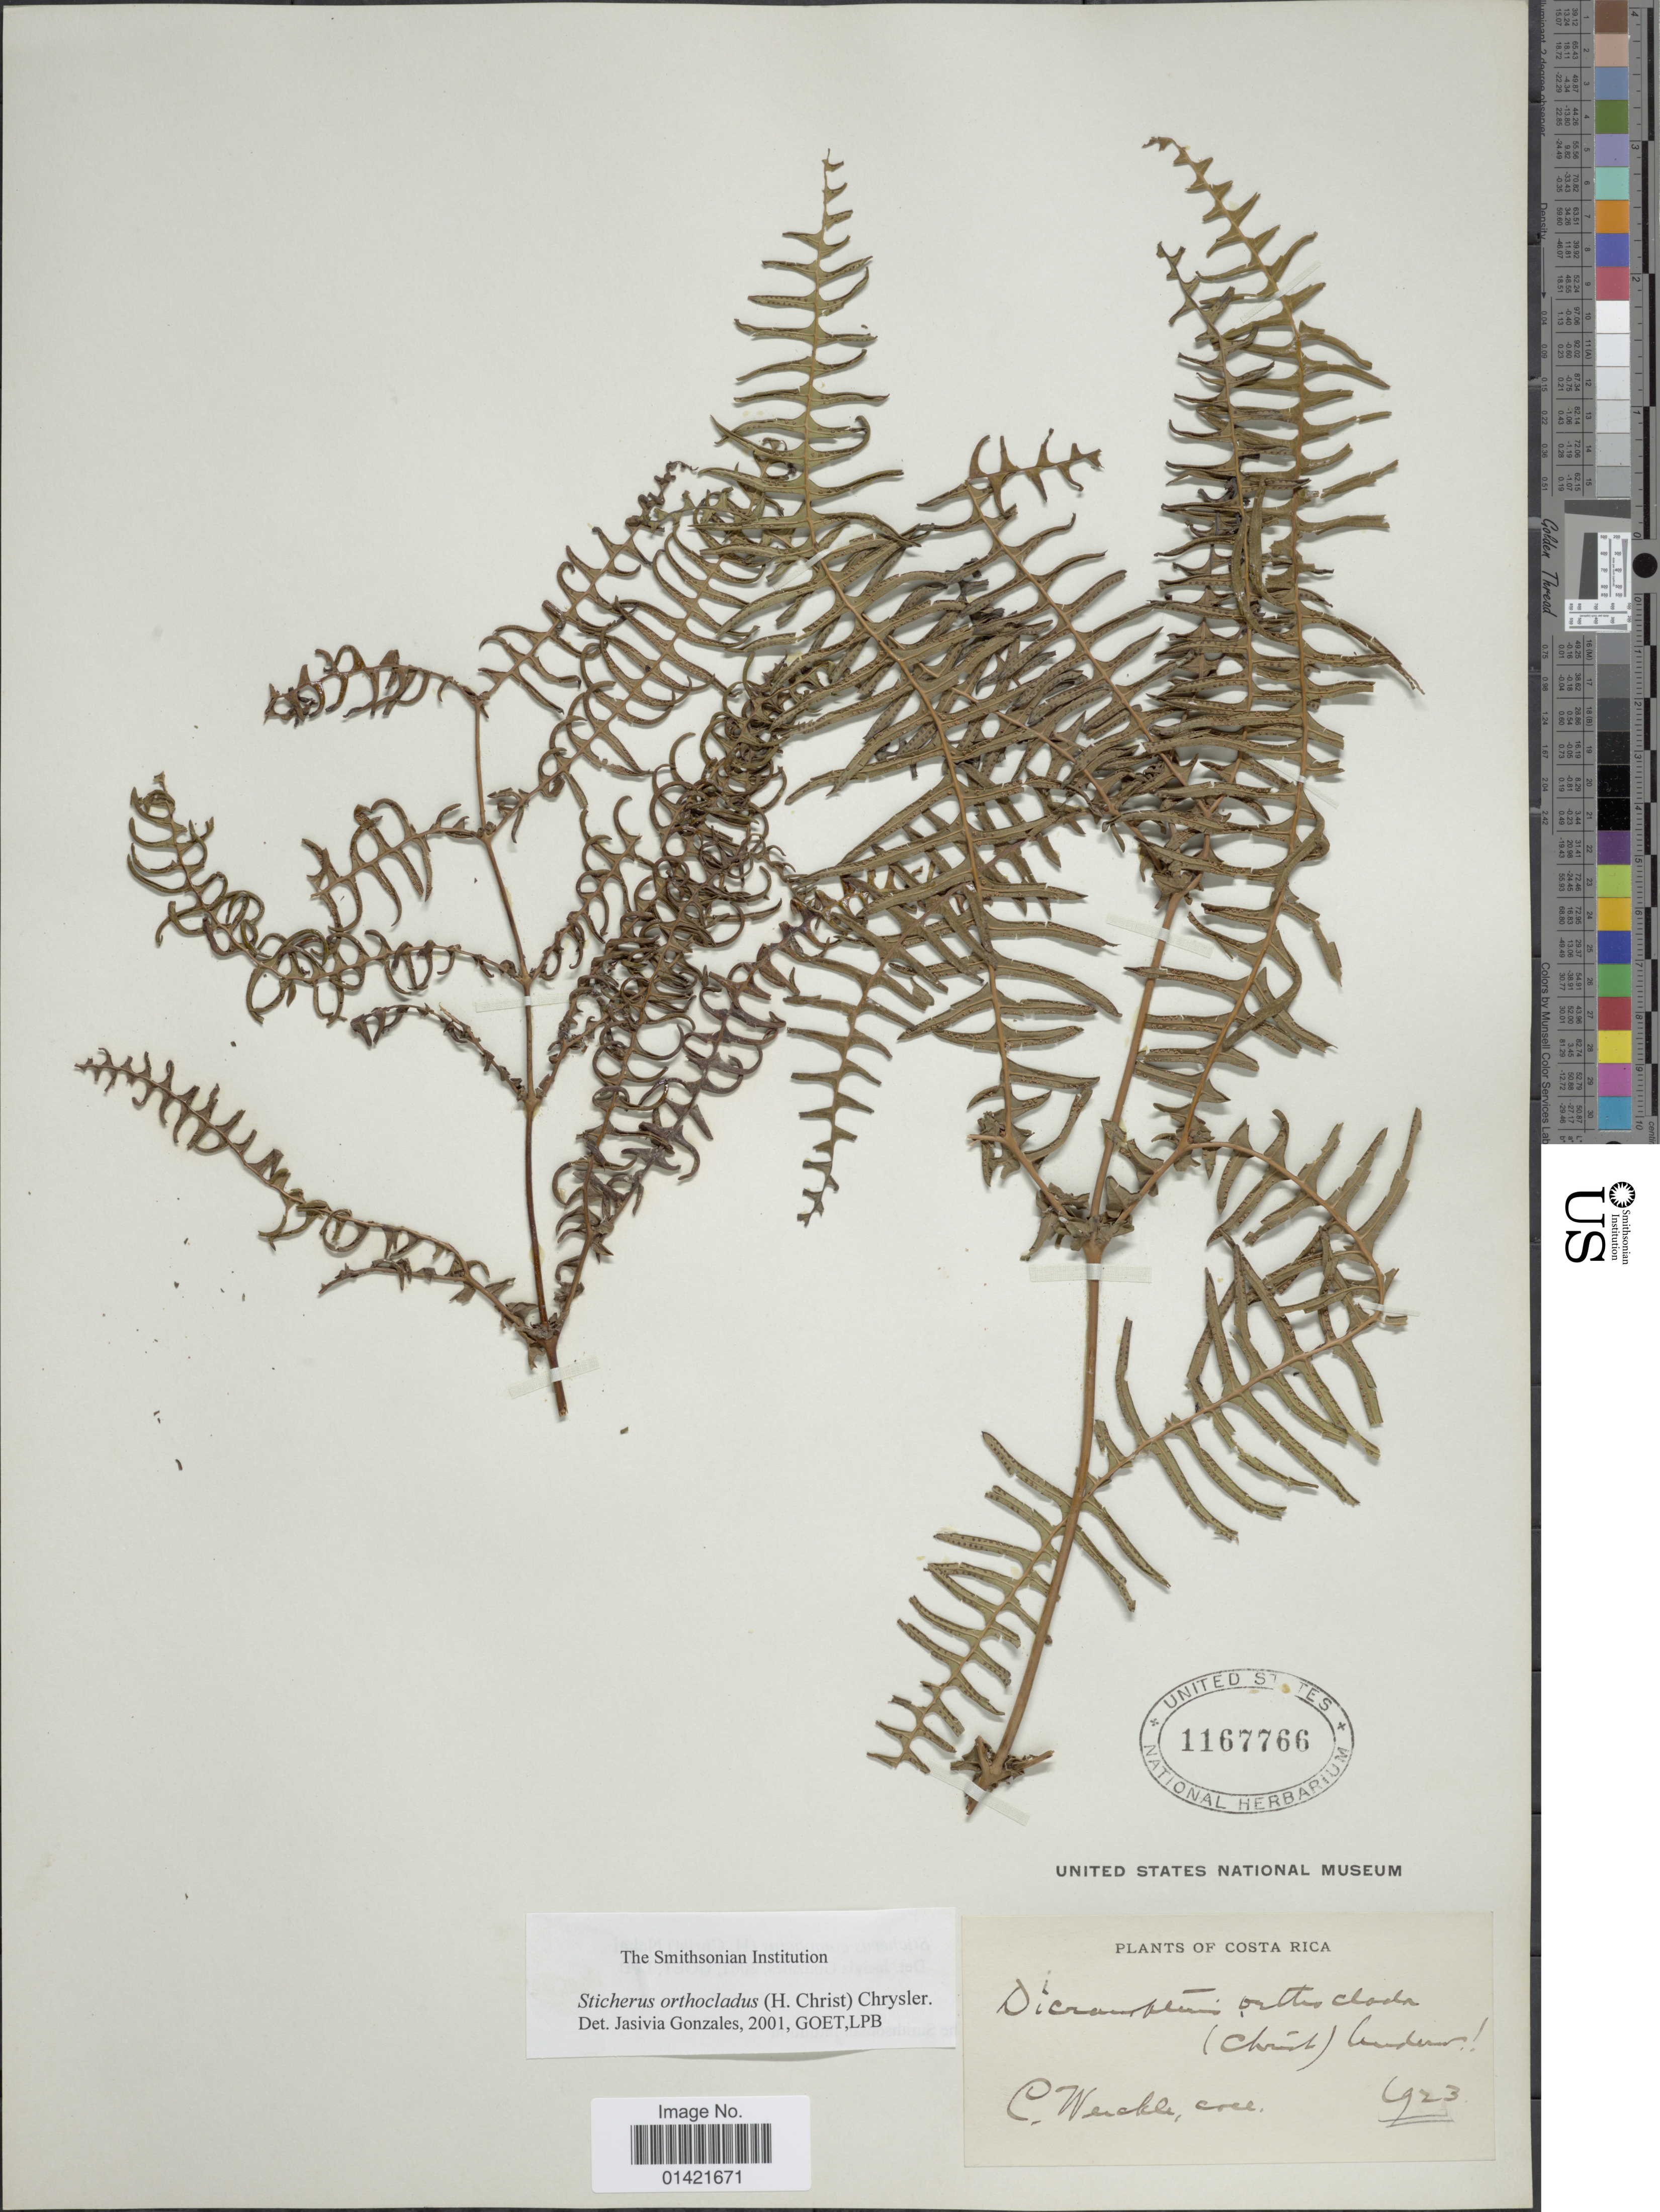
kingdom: Plantae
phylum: Tracheophyta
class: Polypodiopsida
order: Gleicheniales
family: Gleicheniaceae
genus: Sticherus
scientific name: Sticherus orthocladus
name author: (Christ) Chrysler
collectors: C. Wercklé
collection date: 1923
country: Costa Rica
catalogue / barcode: US 1167766